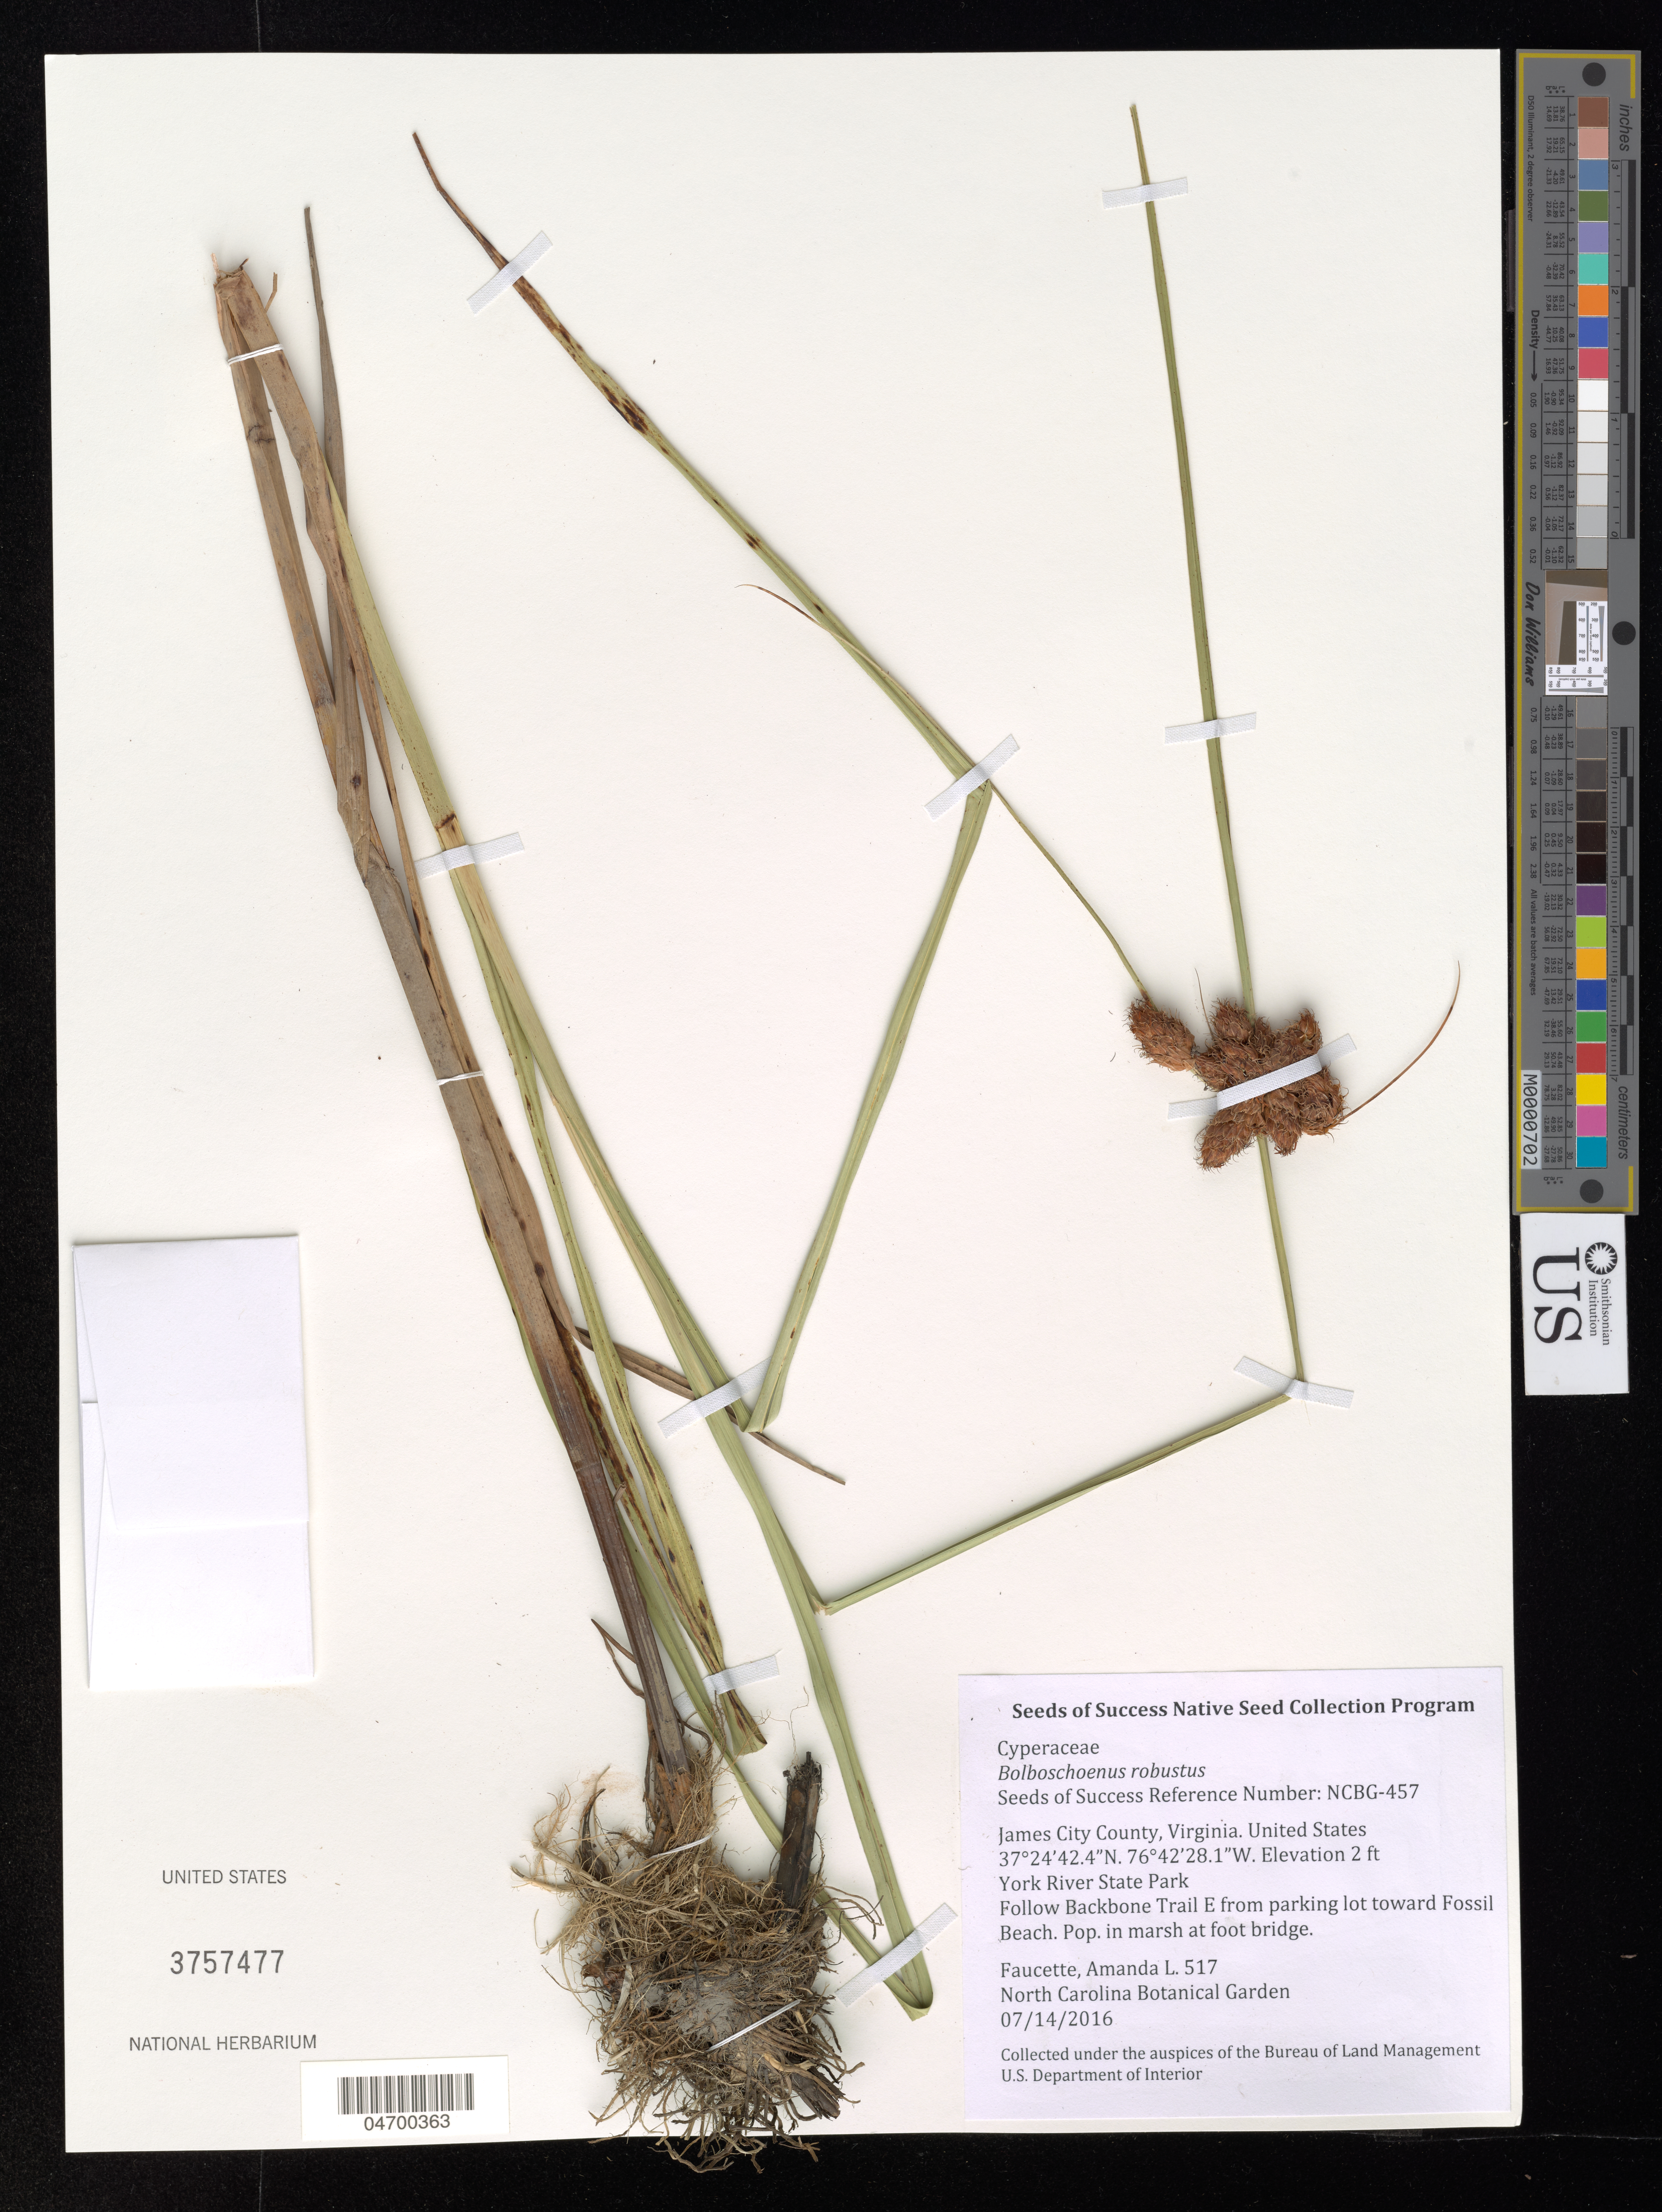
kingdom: Plantae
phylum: Tracheophyta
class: Liliopsida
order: Poales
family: Cyperaceae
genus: Bolboschoenus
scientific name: Bolboschoenus robustus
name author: (Pursh) Soják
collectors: A. Faucette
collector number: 517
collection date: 2016-07-14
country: United States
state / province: Virginia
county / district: James City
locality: James City County. York River State Park. Follow Backbone Trail E from parking lot toward Fossil Beach. Pop. in marsh at foot bridge.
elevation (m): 1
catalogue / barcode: US 3757477